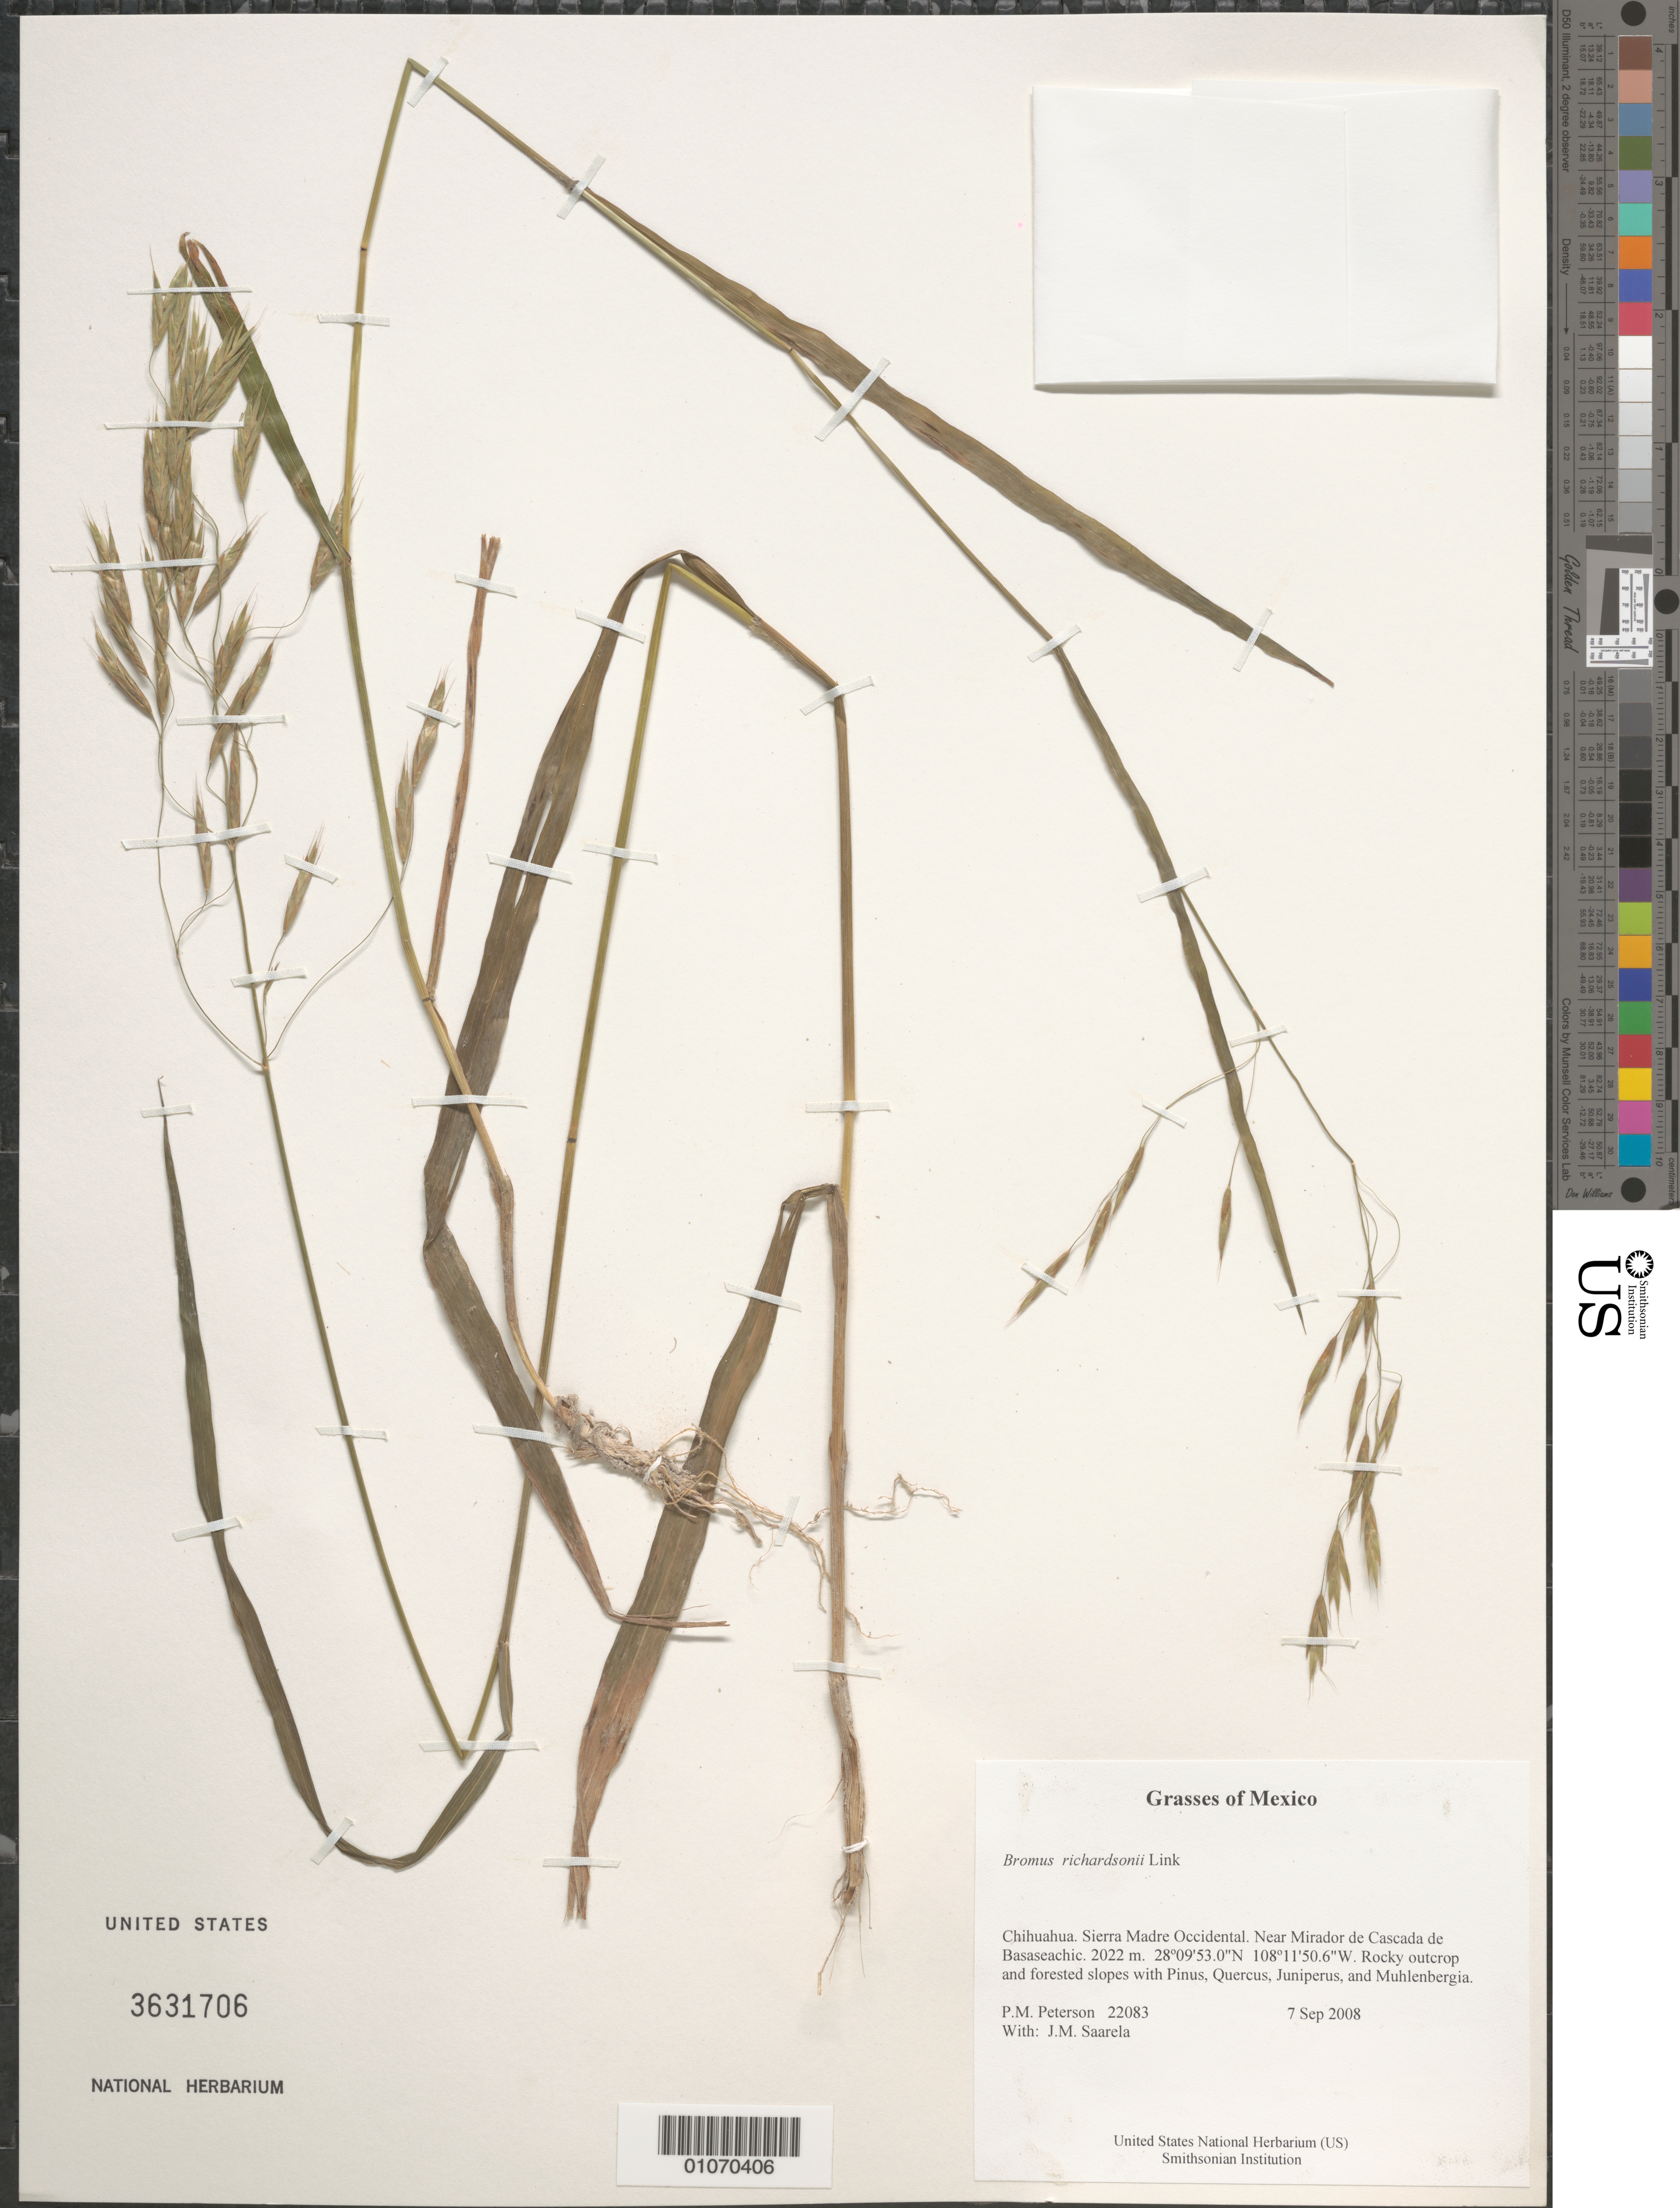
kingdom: Plantae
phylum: Tracheophyta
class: Liliopsida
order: Poales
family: Poaceae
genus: Bromus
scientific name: Bromus richardsonii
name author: Link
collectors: P. M. Peterson & J. Saarela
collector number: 22083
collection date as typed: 07 Sep 2008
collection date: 2008-09-07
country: Mexico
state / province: Chihuahua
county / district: Sierra Madre Occidental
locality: Near Mirador de Cascada de Basaseachic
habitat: Rocky outcrop and forested slopes with Pinus, Quercus, Juniperus, and Muhlenbergia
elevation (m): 2022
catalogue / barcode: US 3631706